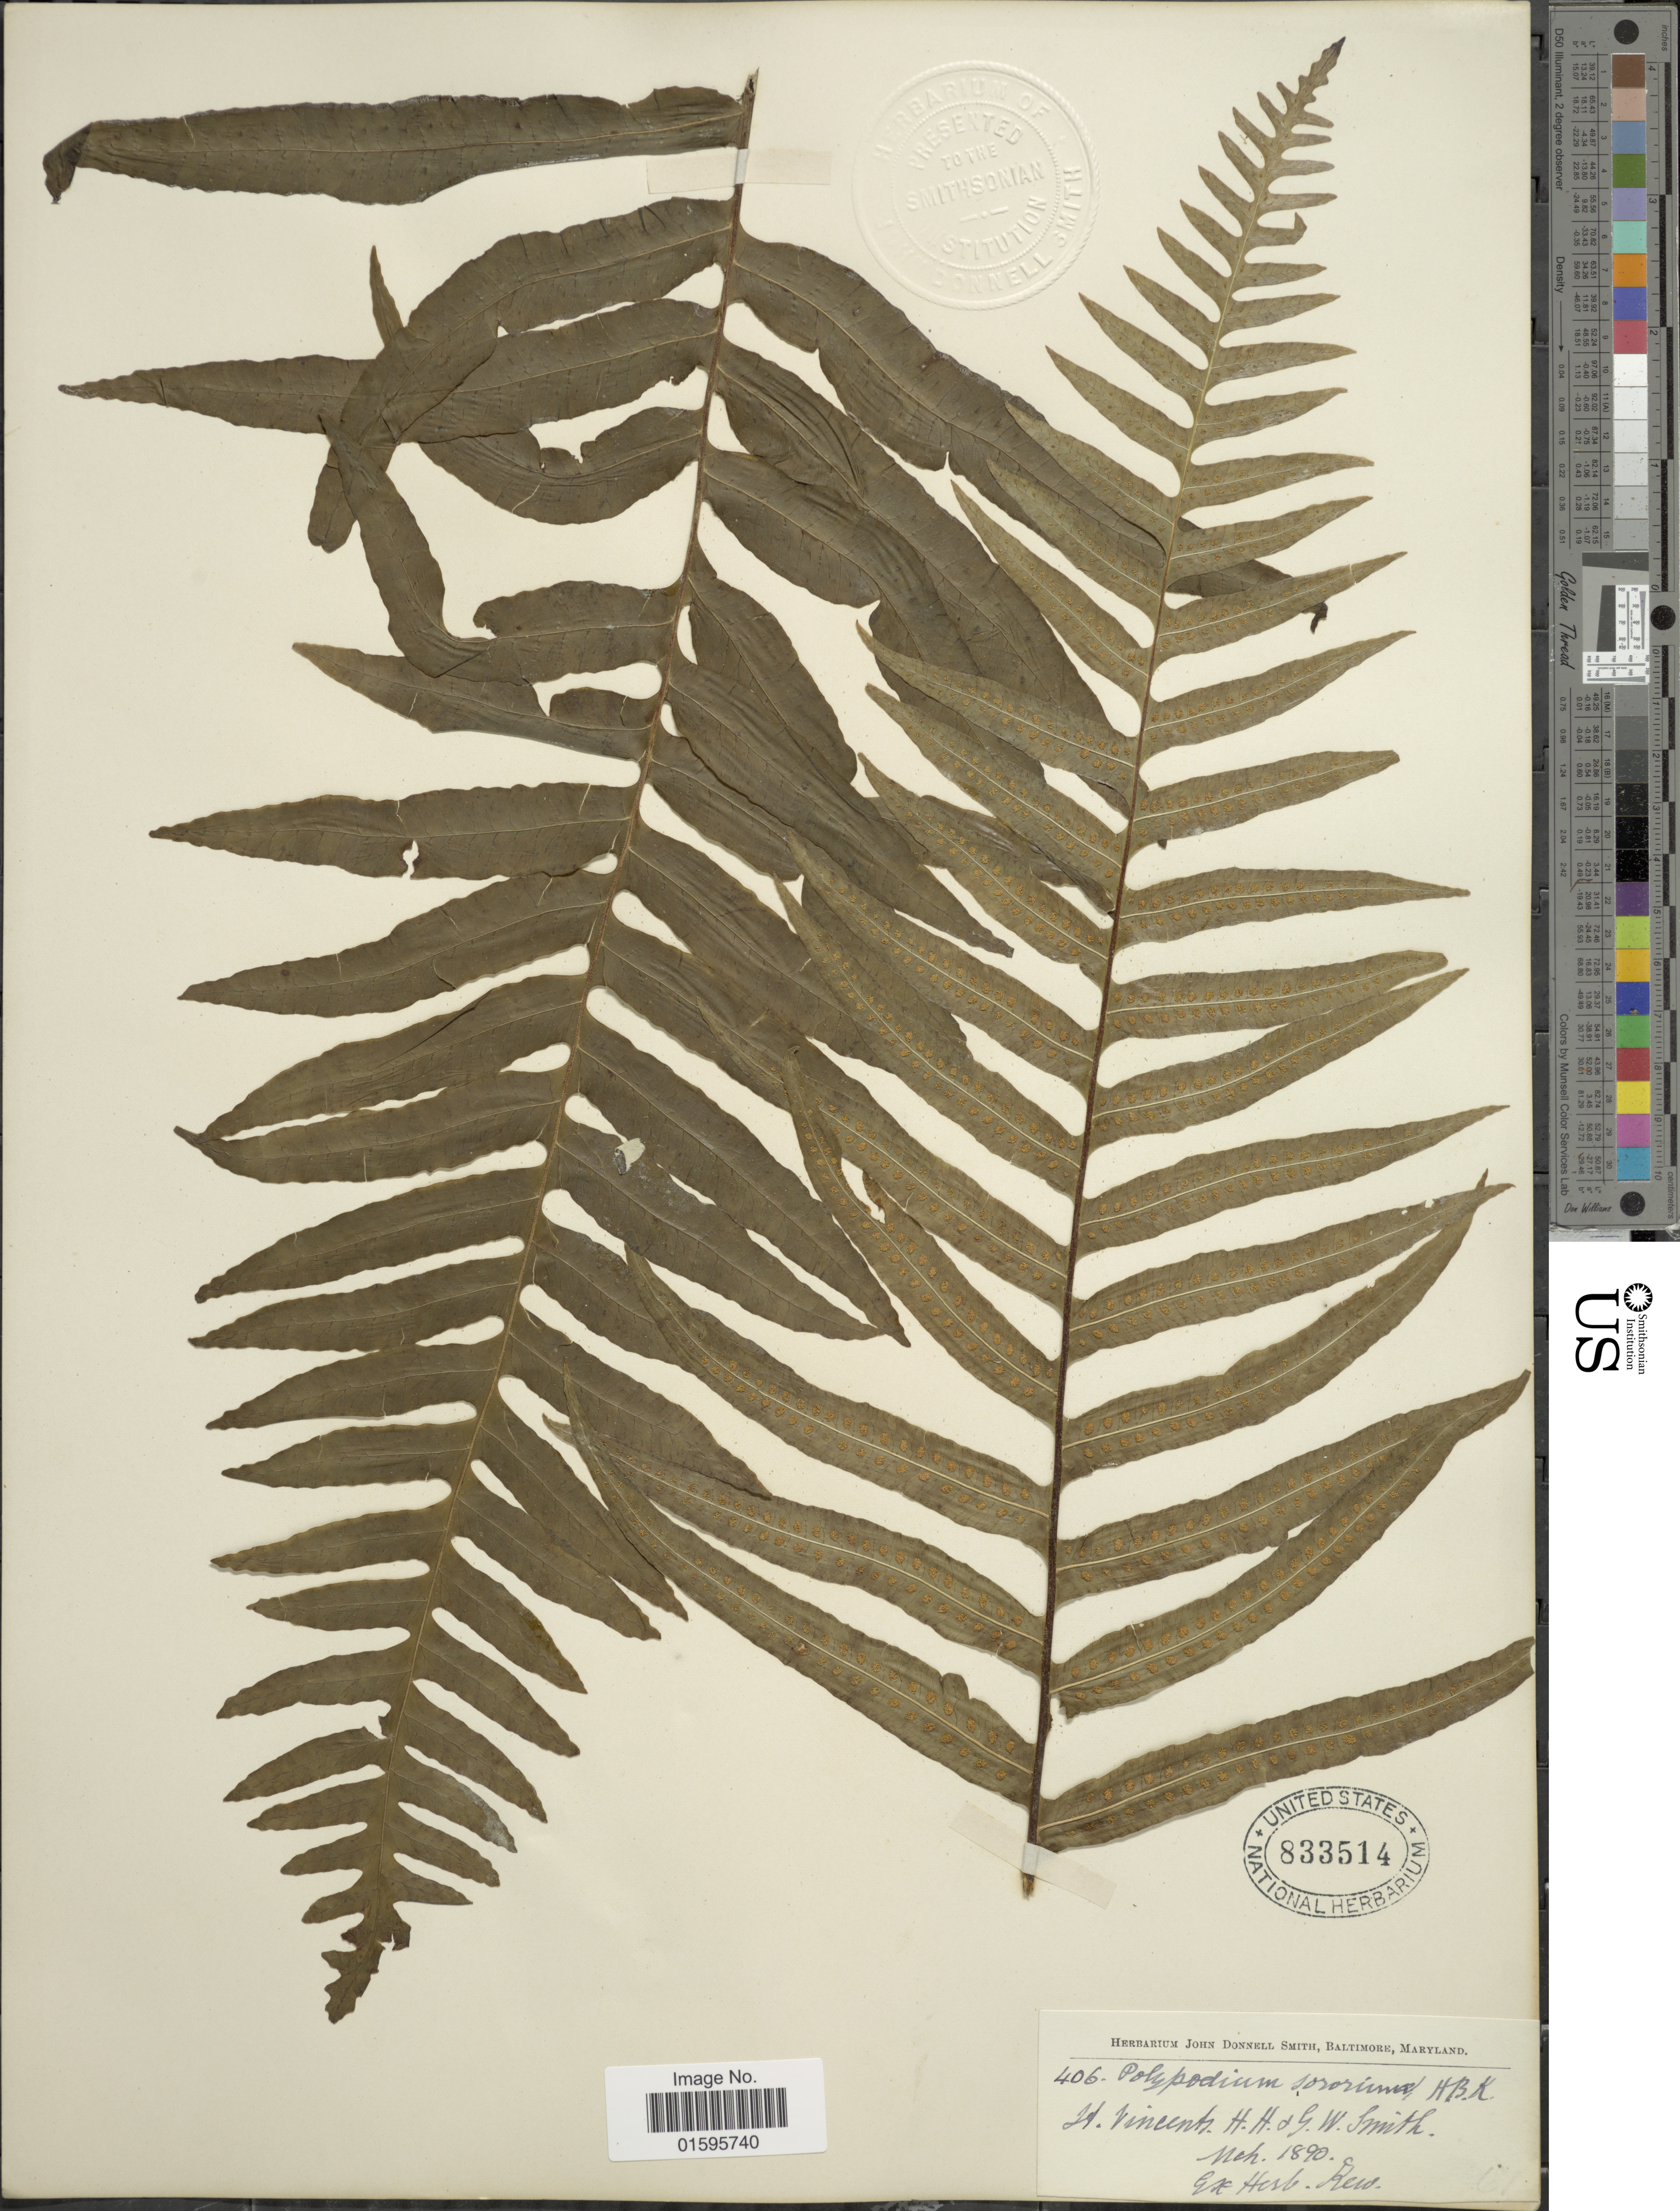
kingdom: Plantae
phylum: Tracheophyta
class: Polypodiopsida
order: Polypodiales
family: Polypodiaceae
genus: Polypodium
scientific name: Polypodium dulce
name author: Poir.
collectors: H. H. Smith & G. Smith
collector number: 406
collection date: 1890-03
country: St. Vincent - Grenadines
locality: St. Vincents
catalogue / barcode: US 833514